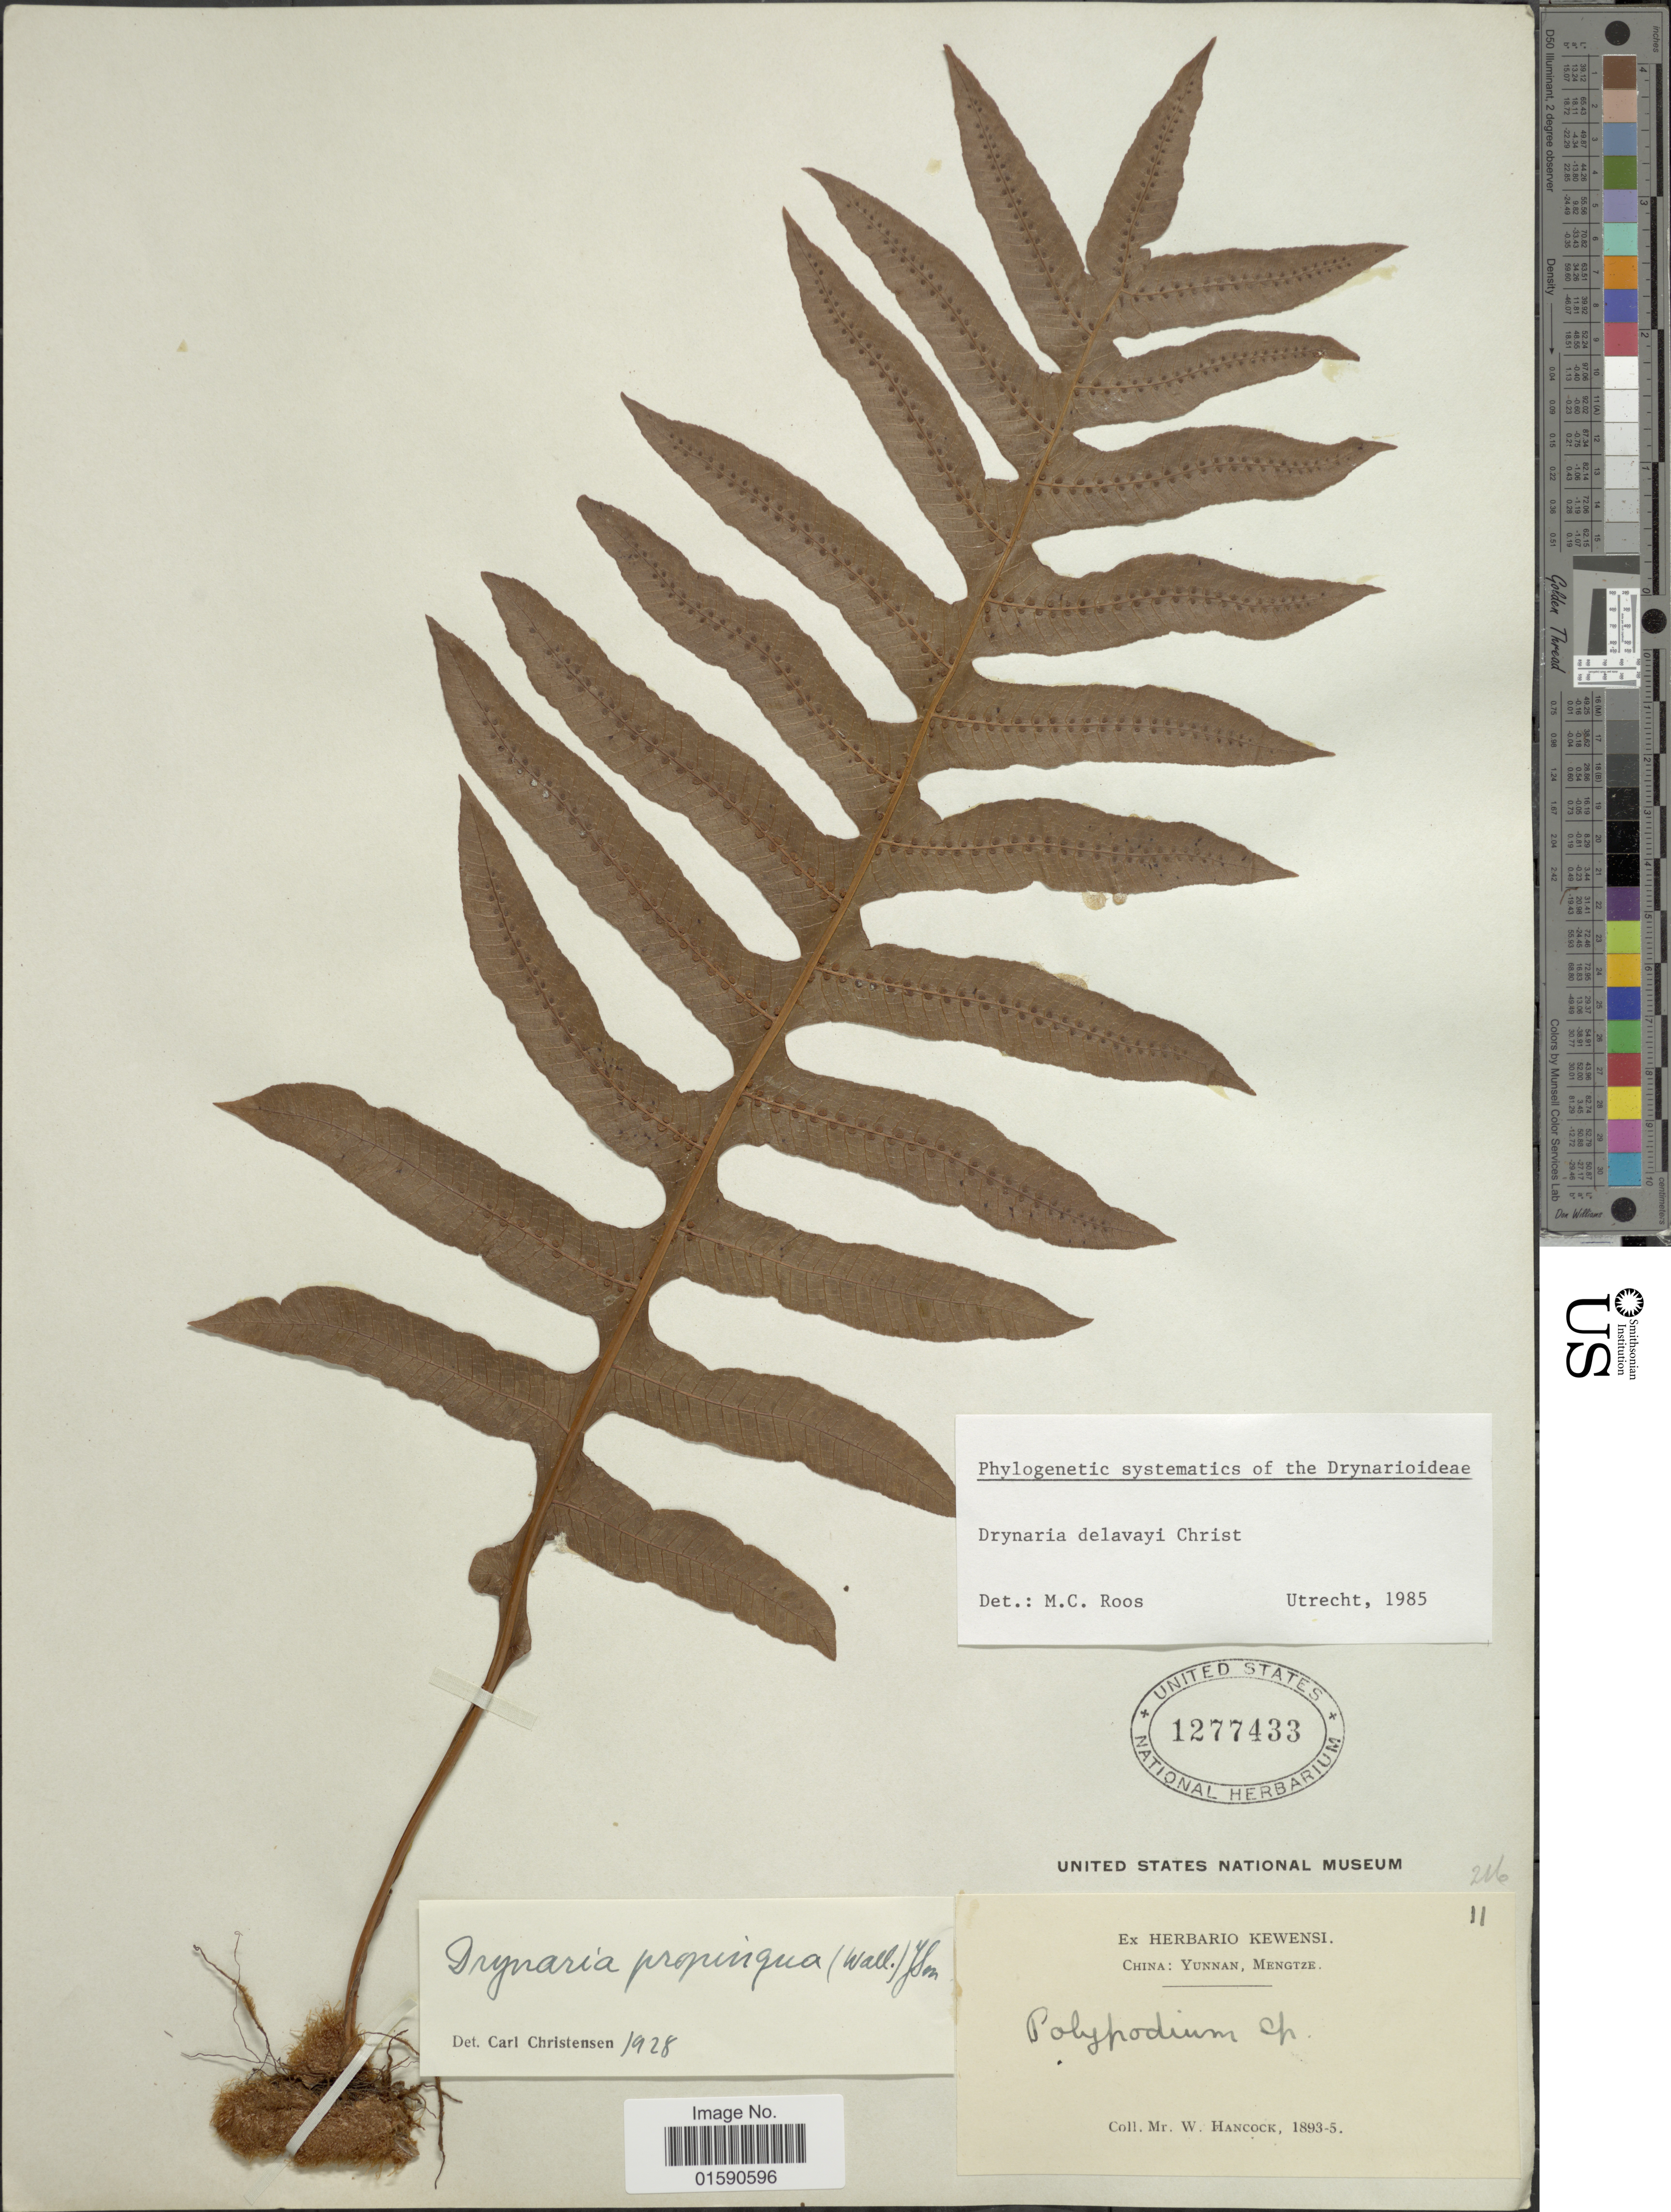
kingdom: Plantae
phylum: Tracheophyta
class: Polypodiopsida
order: Polypodiales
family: Polypodiaceae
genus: Drynaria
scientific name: Drynaria delavayi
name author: Christ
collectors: W. Hancock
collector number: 11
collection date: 1893/1895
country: China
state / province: Yunnan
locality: Yunnan, Mengtze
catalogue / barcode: US 1277433